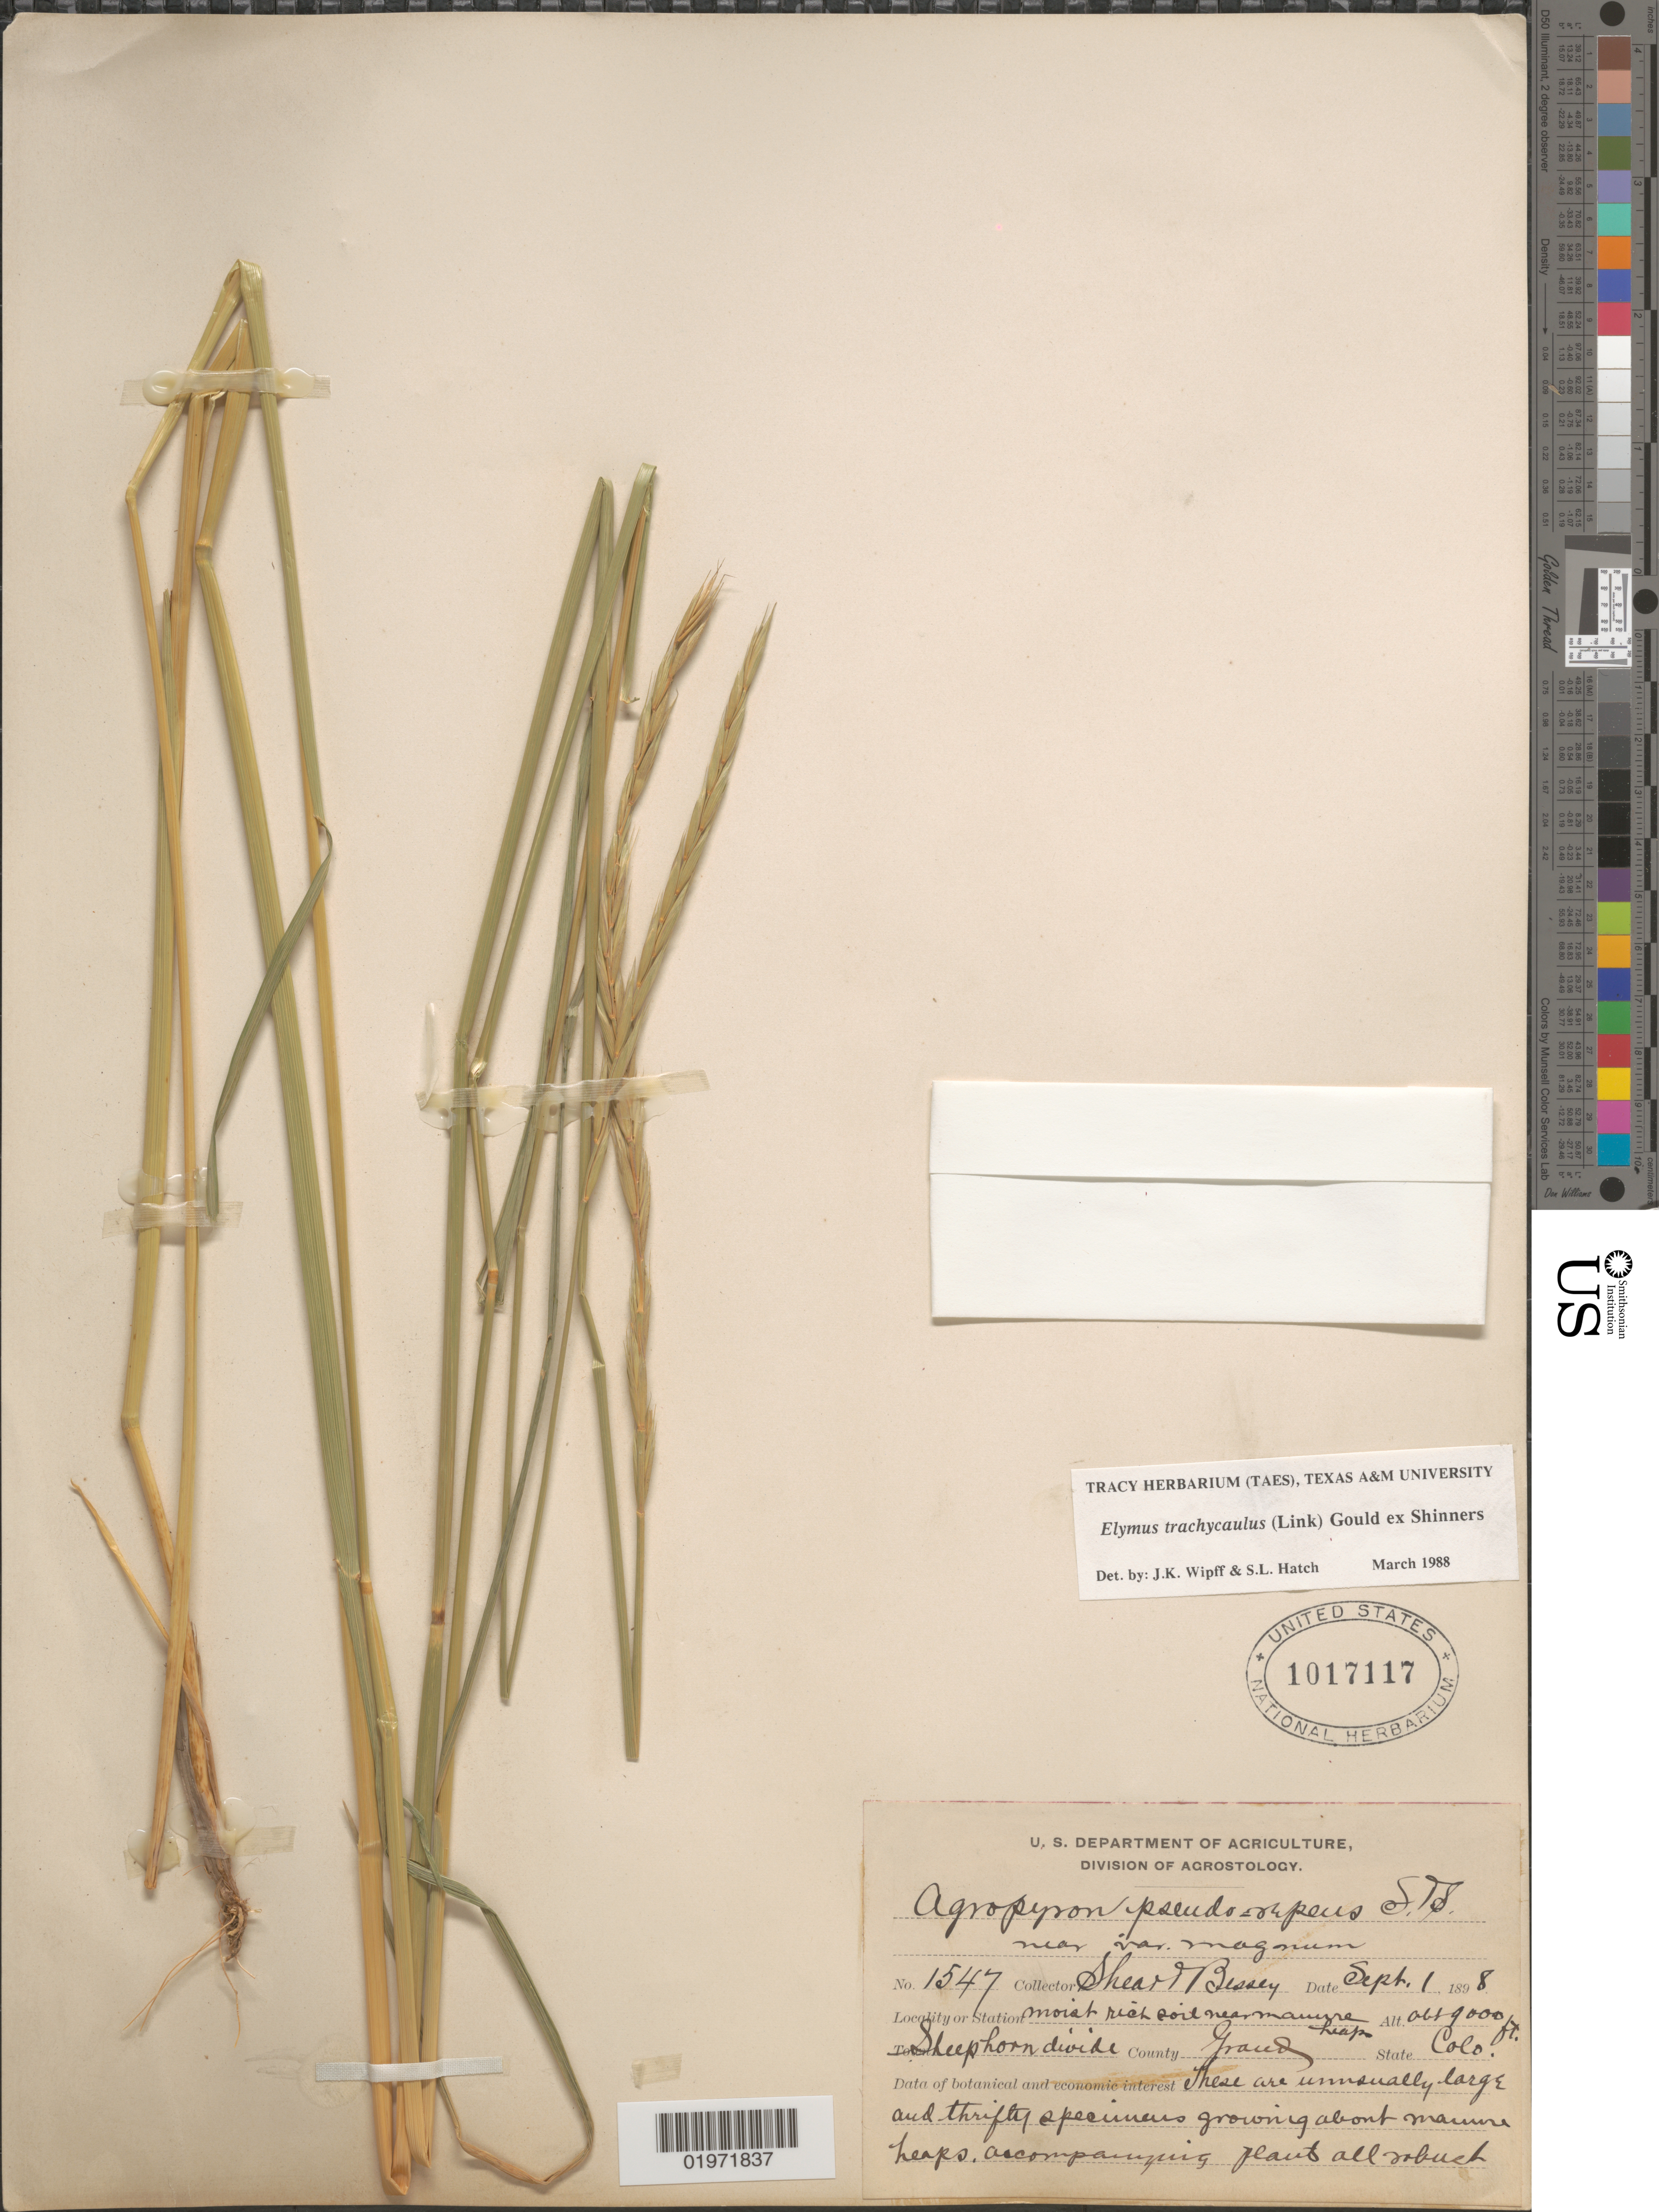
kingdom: Plantae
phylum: Tracheophyta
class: Liliopsida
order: Poales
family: Poaceae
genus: Elymus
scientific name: Elymus trachycaulus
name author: (Link) Gould ex Shinners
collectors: -- Shear & -. Bessey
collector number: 1547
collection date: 1898-09-01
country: United States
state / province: Colorado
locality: Moist rich soil near Manure Heap. Town Sheep horn divide. County Graud.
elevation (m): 2743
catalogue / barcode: US 1017117